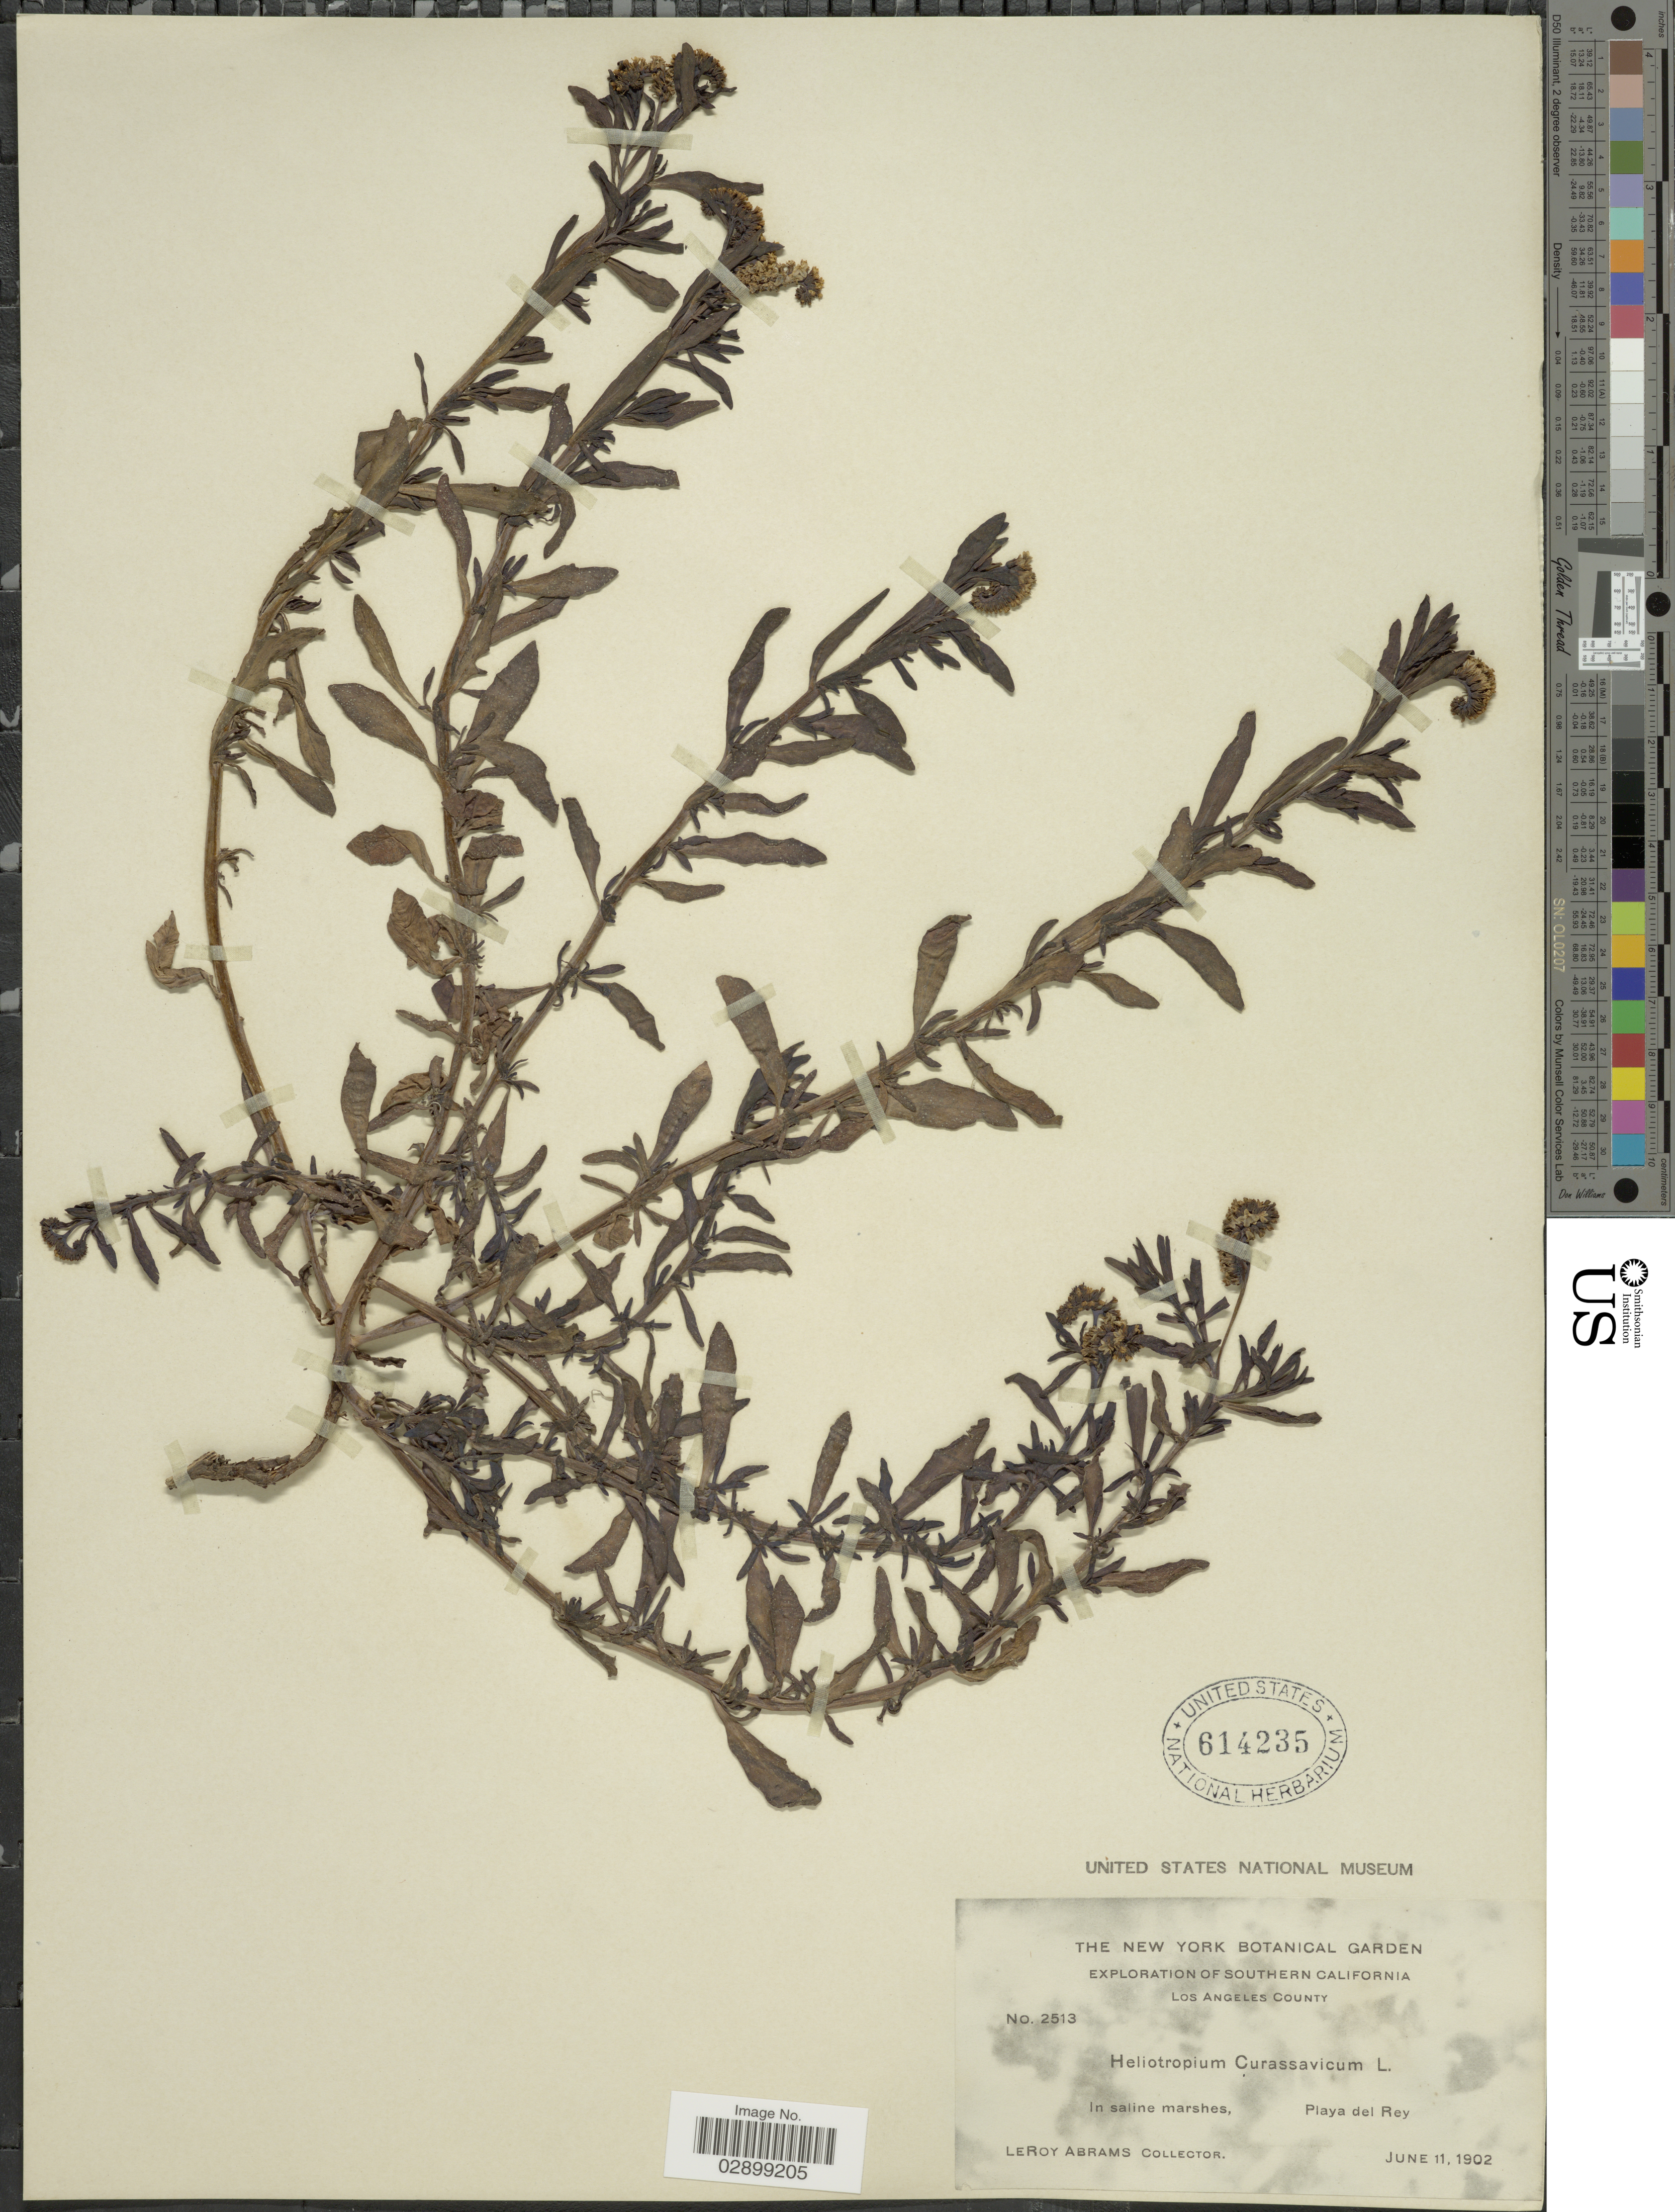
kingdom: Plantae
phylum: Tracheophyta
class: Magnoliopsida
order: Boraginales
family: Heliotropiaceae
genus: Heliotropium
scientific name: Heliotropium sp.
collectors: L. Abrams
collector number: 2513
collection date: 1902-06-11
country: United States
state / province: California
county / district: Los Angeles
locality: Southern California. Los Angeles County. Playa del Rey.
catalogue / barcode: US 614235